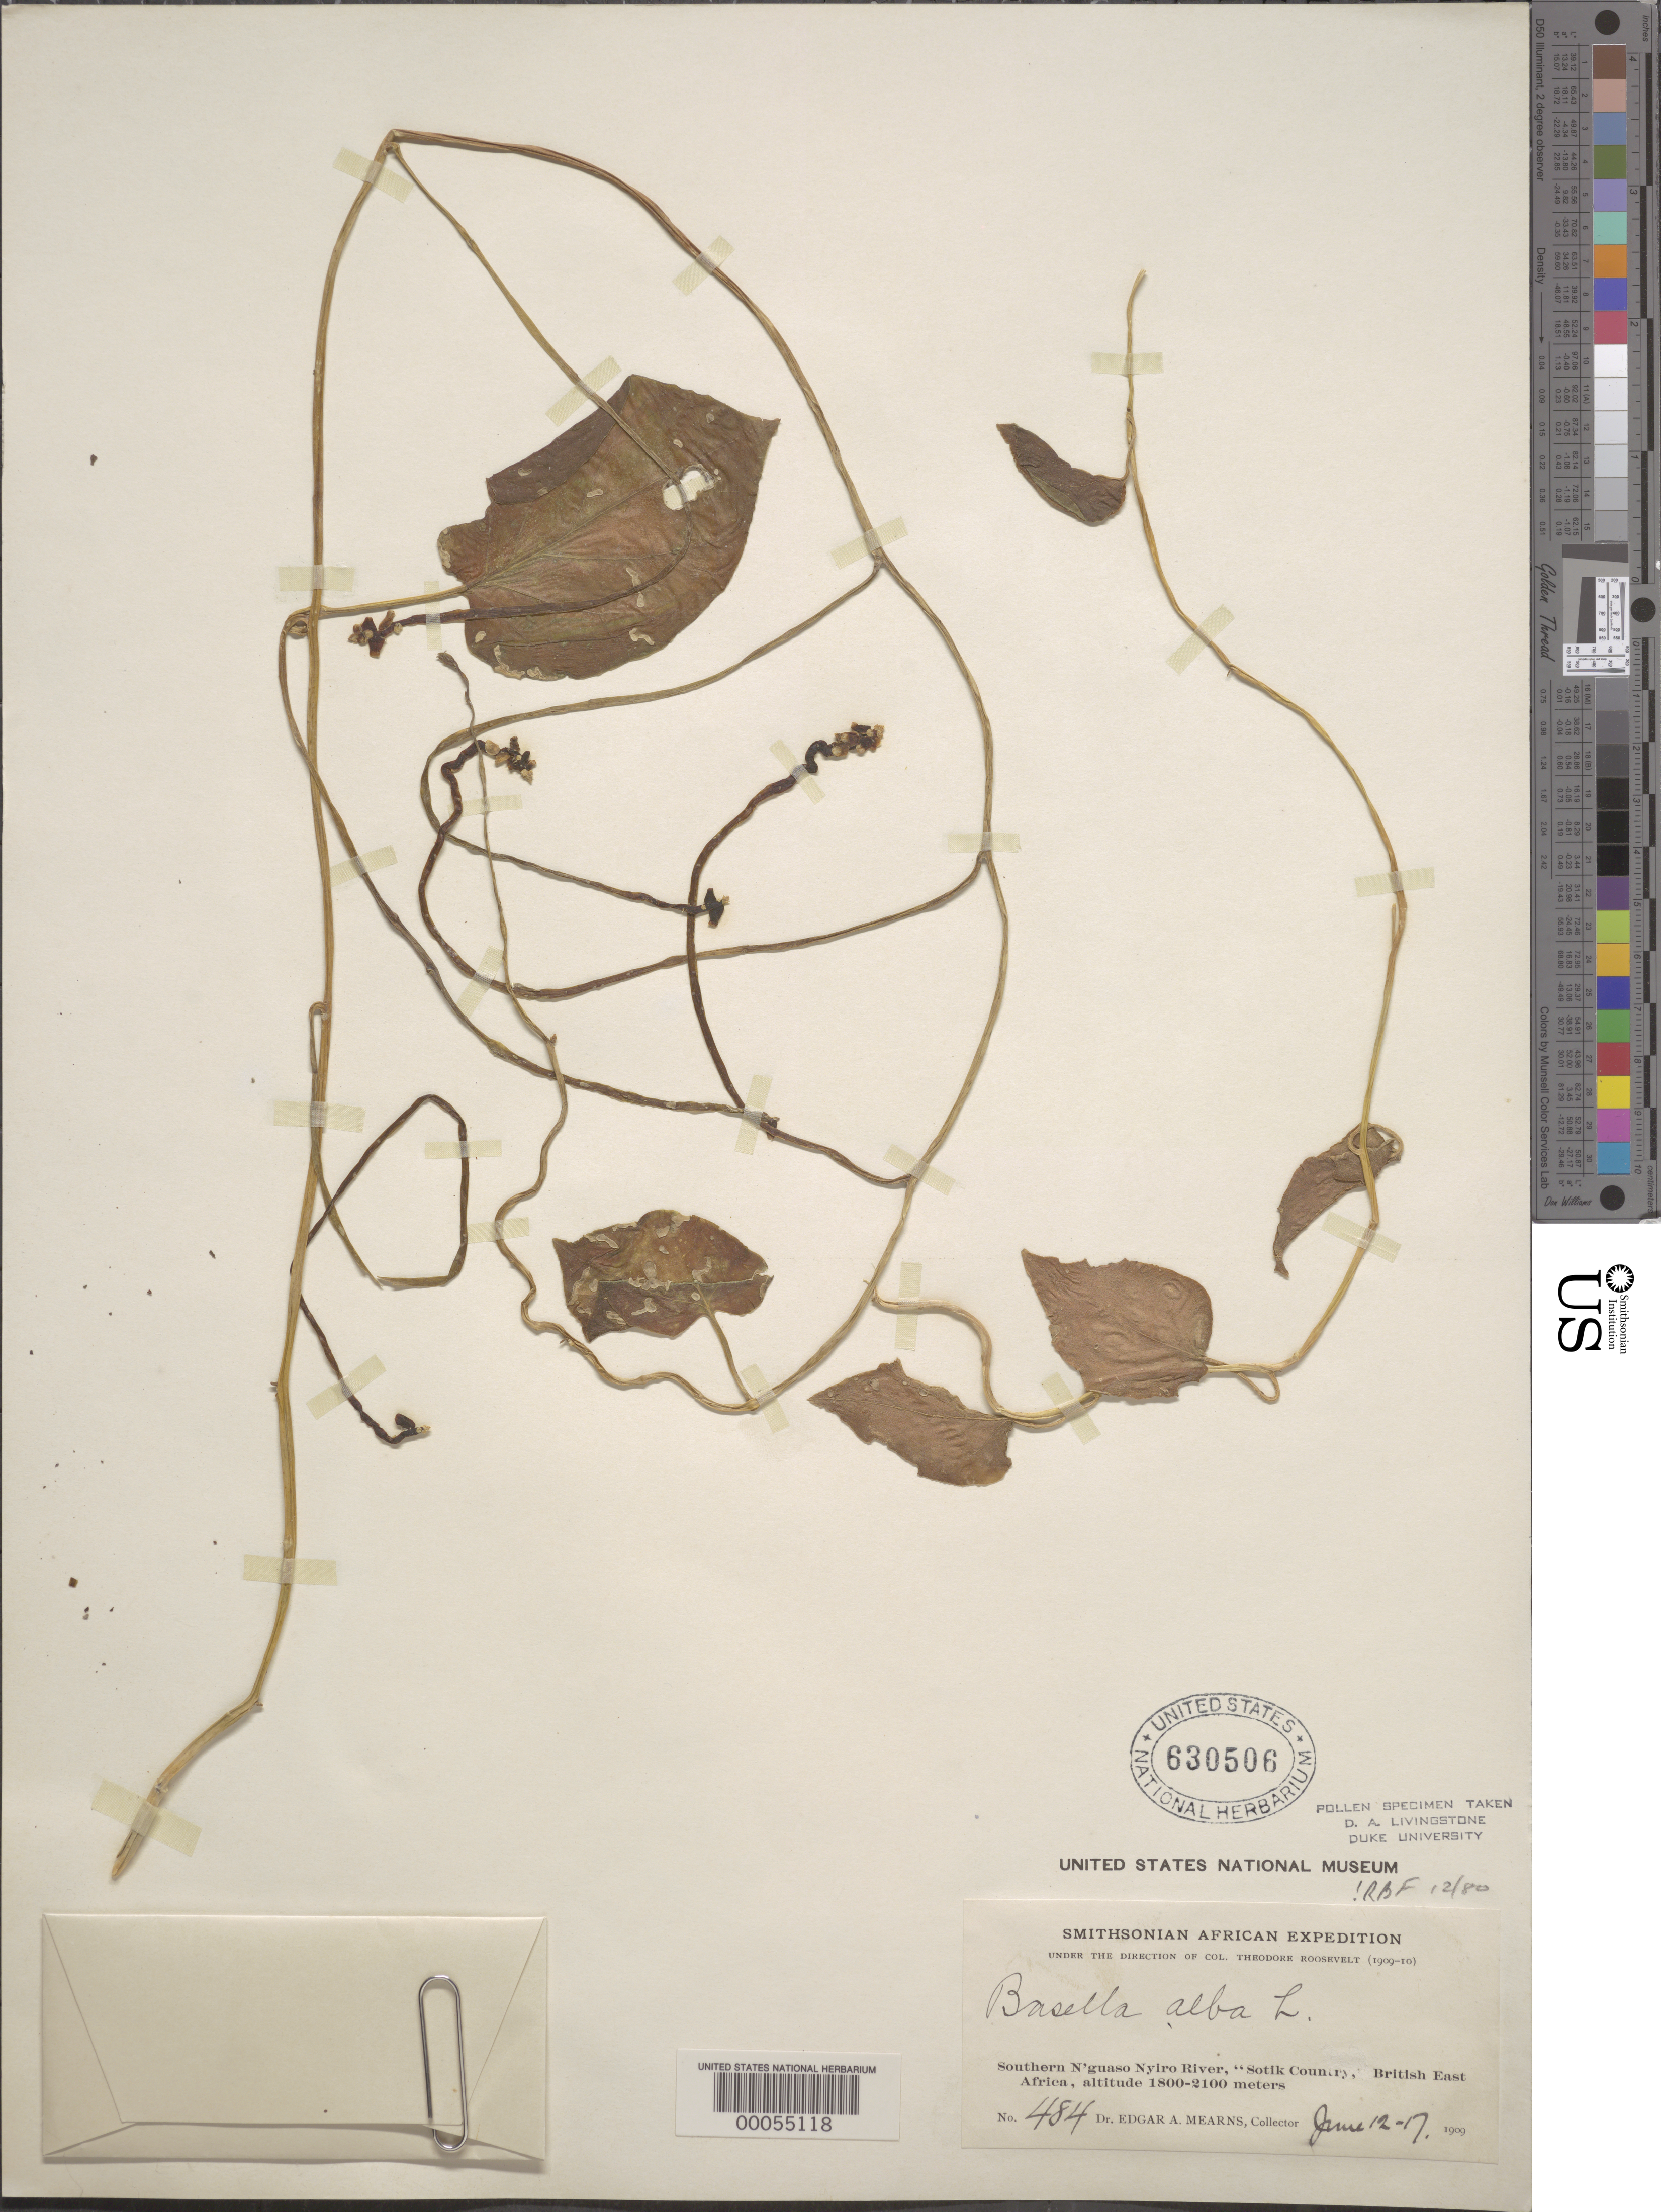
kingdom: Plantae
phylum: Tracheophyta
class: Magnoliopsida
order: Caryophyllales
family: Basellaceae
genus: Basella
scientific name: Basella alba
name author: L.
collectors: E. A. Mearns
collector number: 484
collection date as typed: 12 Jun 1909 to 17 Jun 1909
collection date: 1909-06-12/1909-06-17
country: Kenya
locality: Southern n'guaso nyiro river, "sotik country"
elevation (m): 1800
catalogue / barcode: US 630506